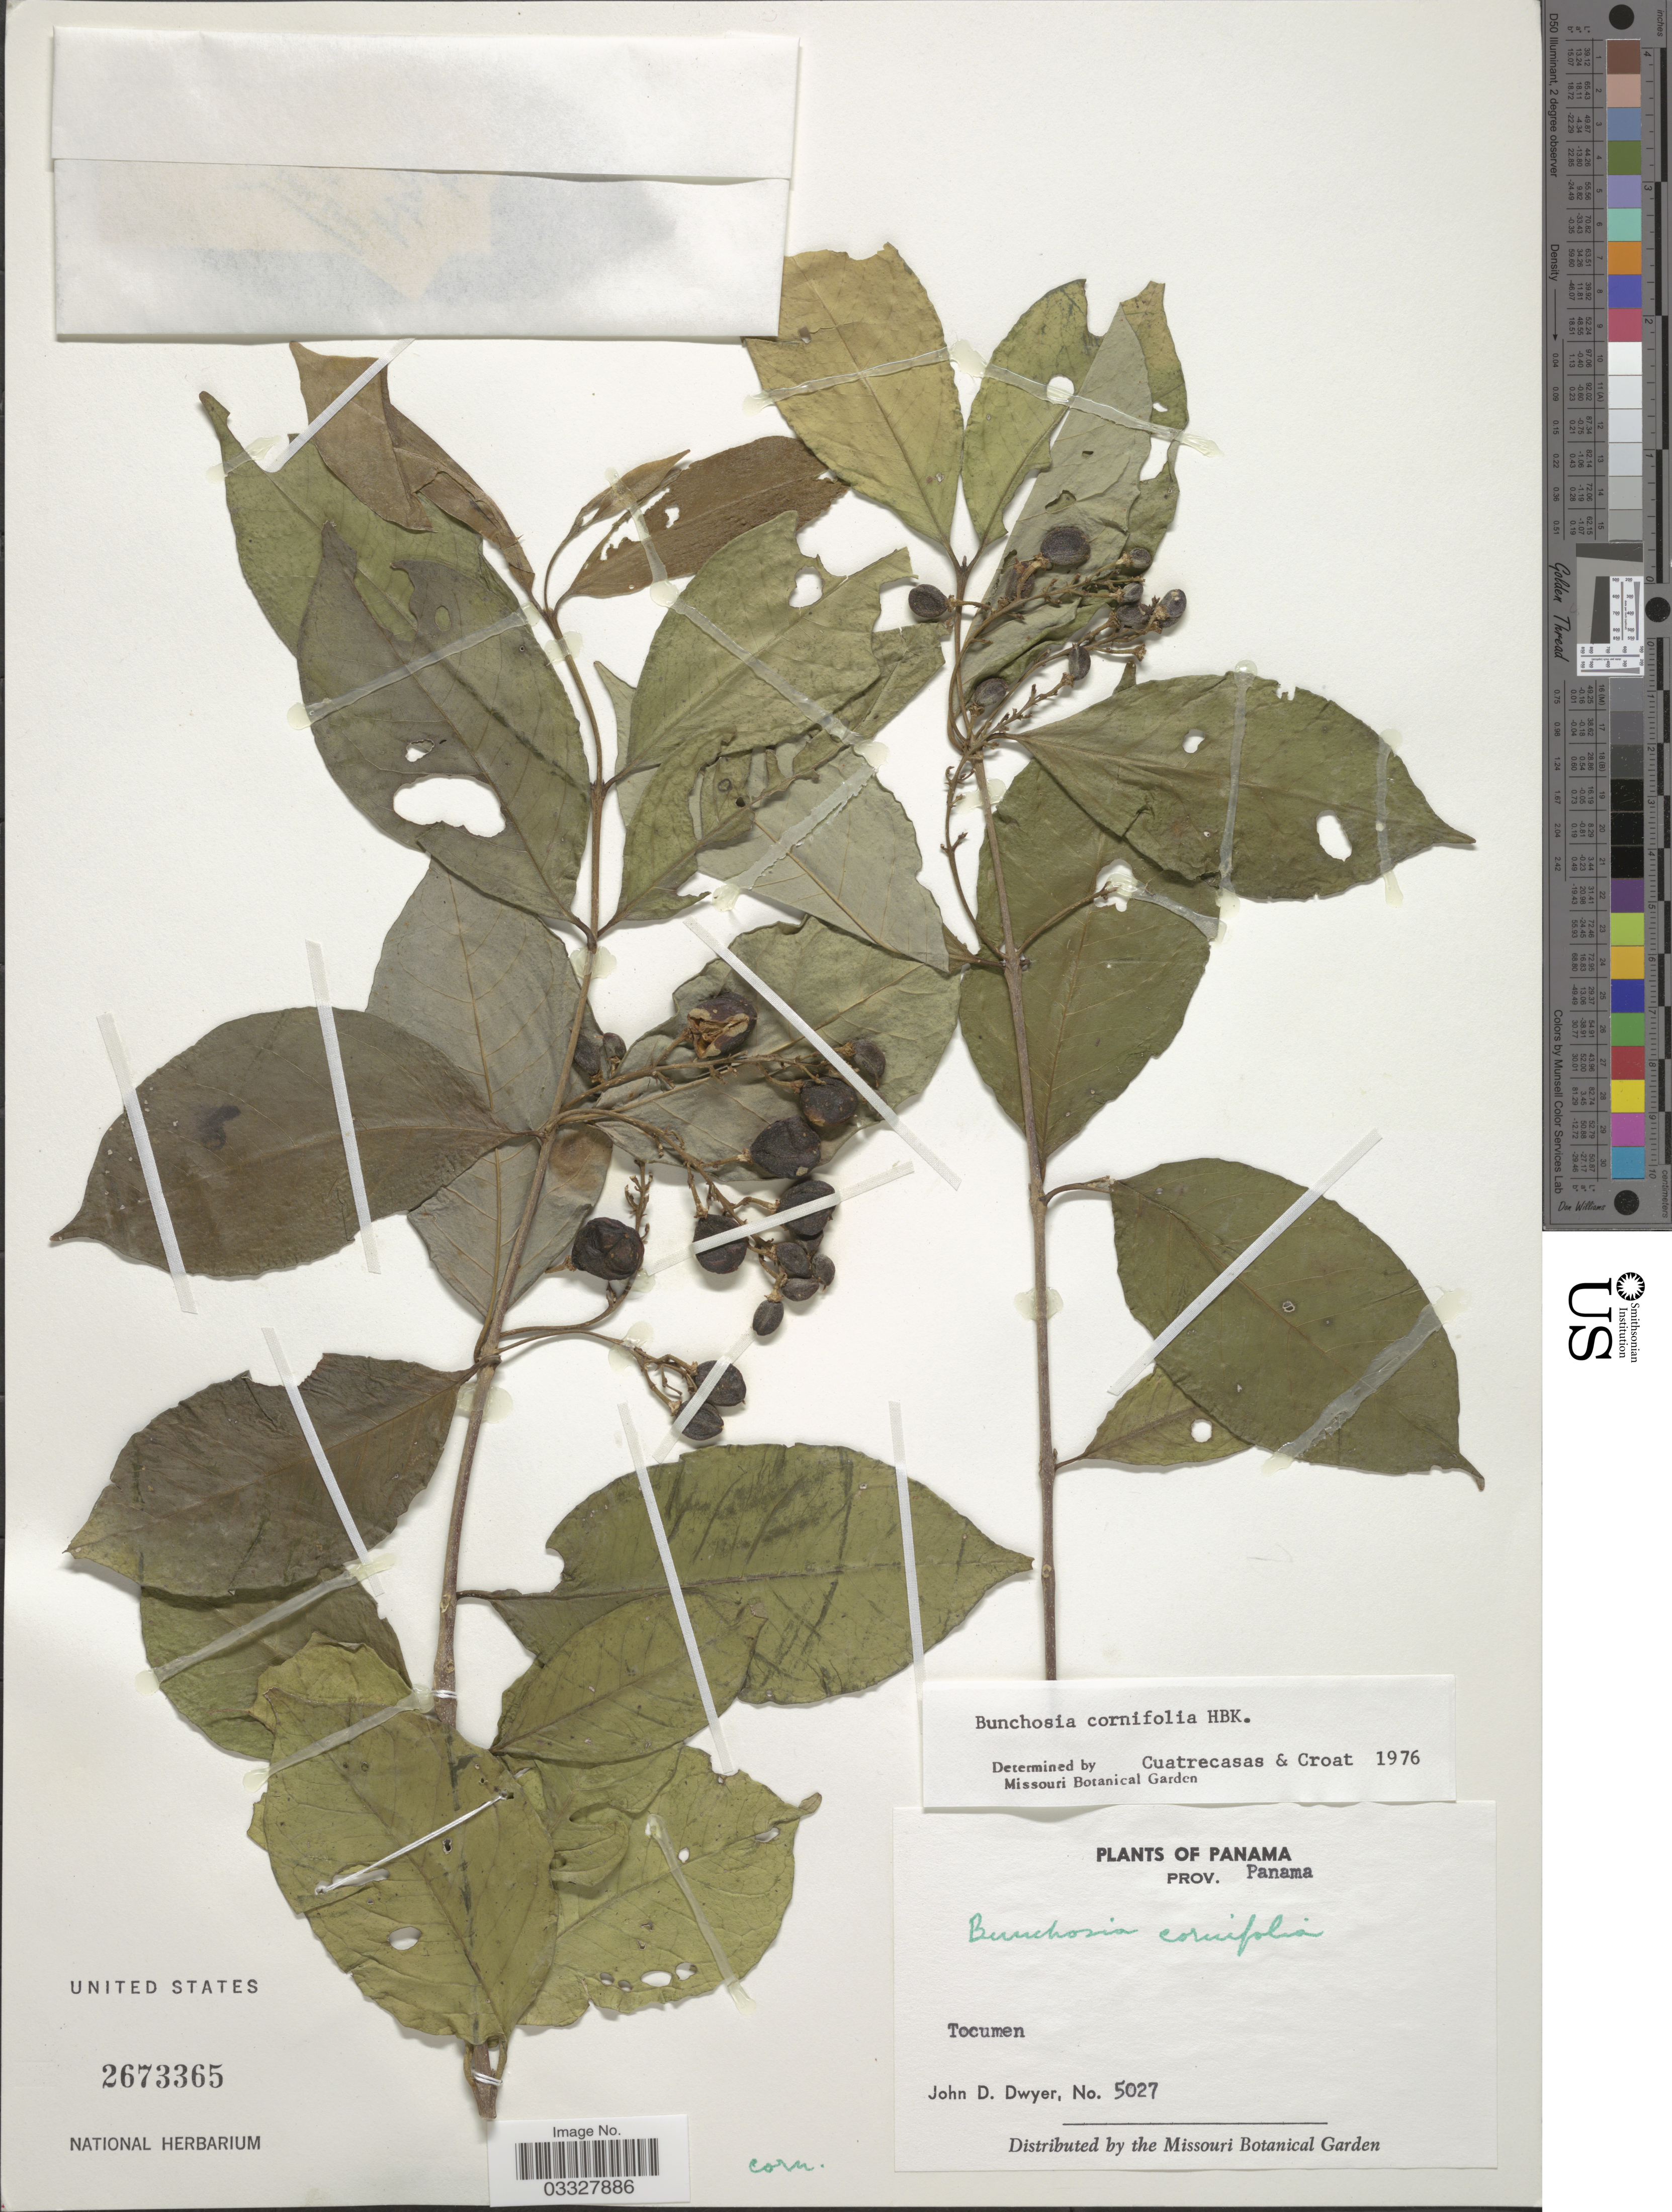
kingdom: Plantae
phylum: Tracheophyta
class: Magnoliopsida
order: Malpighiales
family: Malpighiaceae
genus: Bunchosia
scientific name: Bunchosia cornifolia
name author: Kunth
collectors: J. D. Dwyer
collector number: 5027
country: Panama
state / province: Panamá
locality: Tocumen.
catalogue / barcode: US 2673365